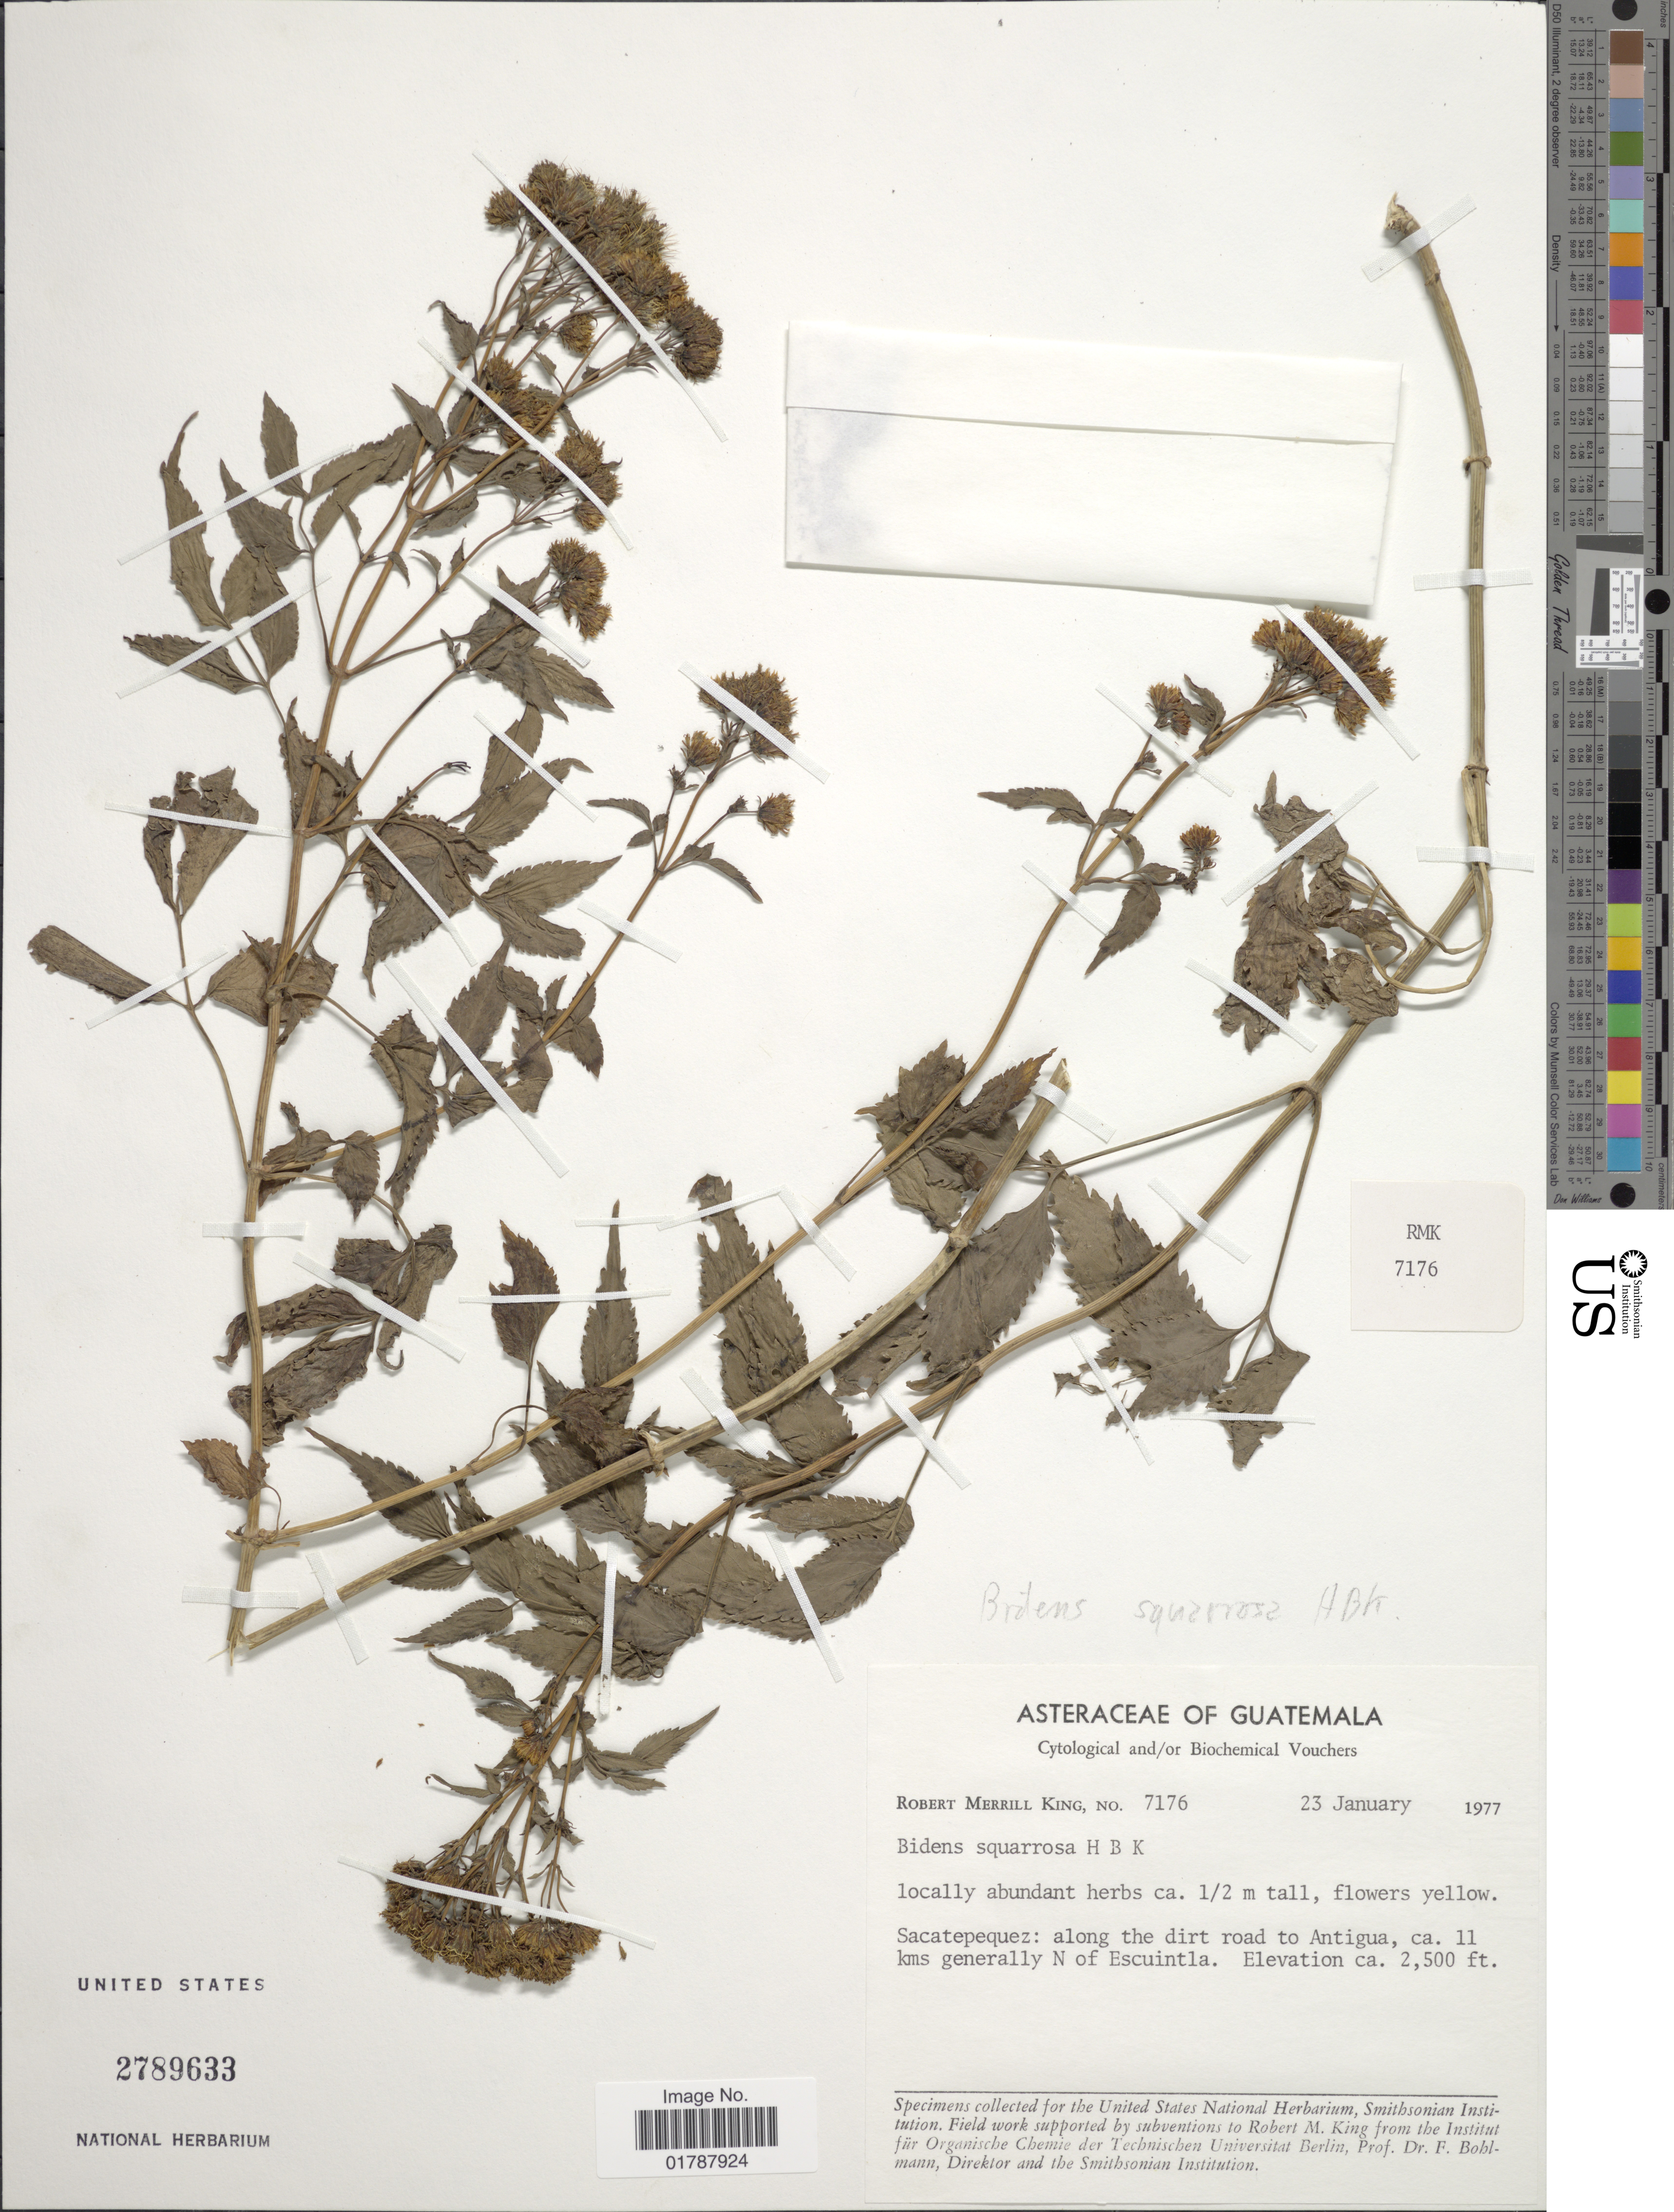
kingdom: Plantae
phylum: Tracheophyta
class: Magnoliopsida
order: Asterales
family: Asteraceae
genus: Bidens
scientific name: Bidens squarrosa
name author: Kunth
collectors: R. M. King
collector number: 7176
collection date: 1977-01-23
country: Guatemala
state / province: Sacatepéquez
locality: Sacatepequez: along the dirt road to Antigua, 11 kms generally N of Escuintla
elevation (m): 762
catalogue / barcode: US 2789633